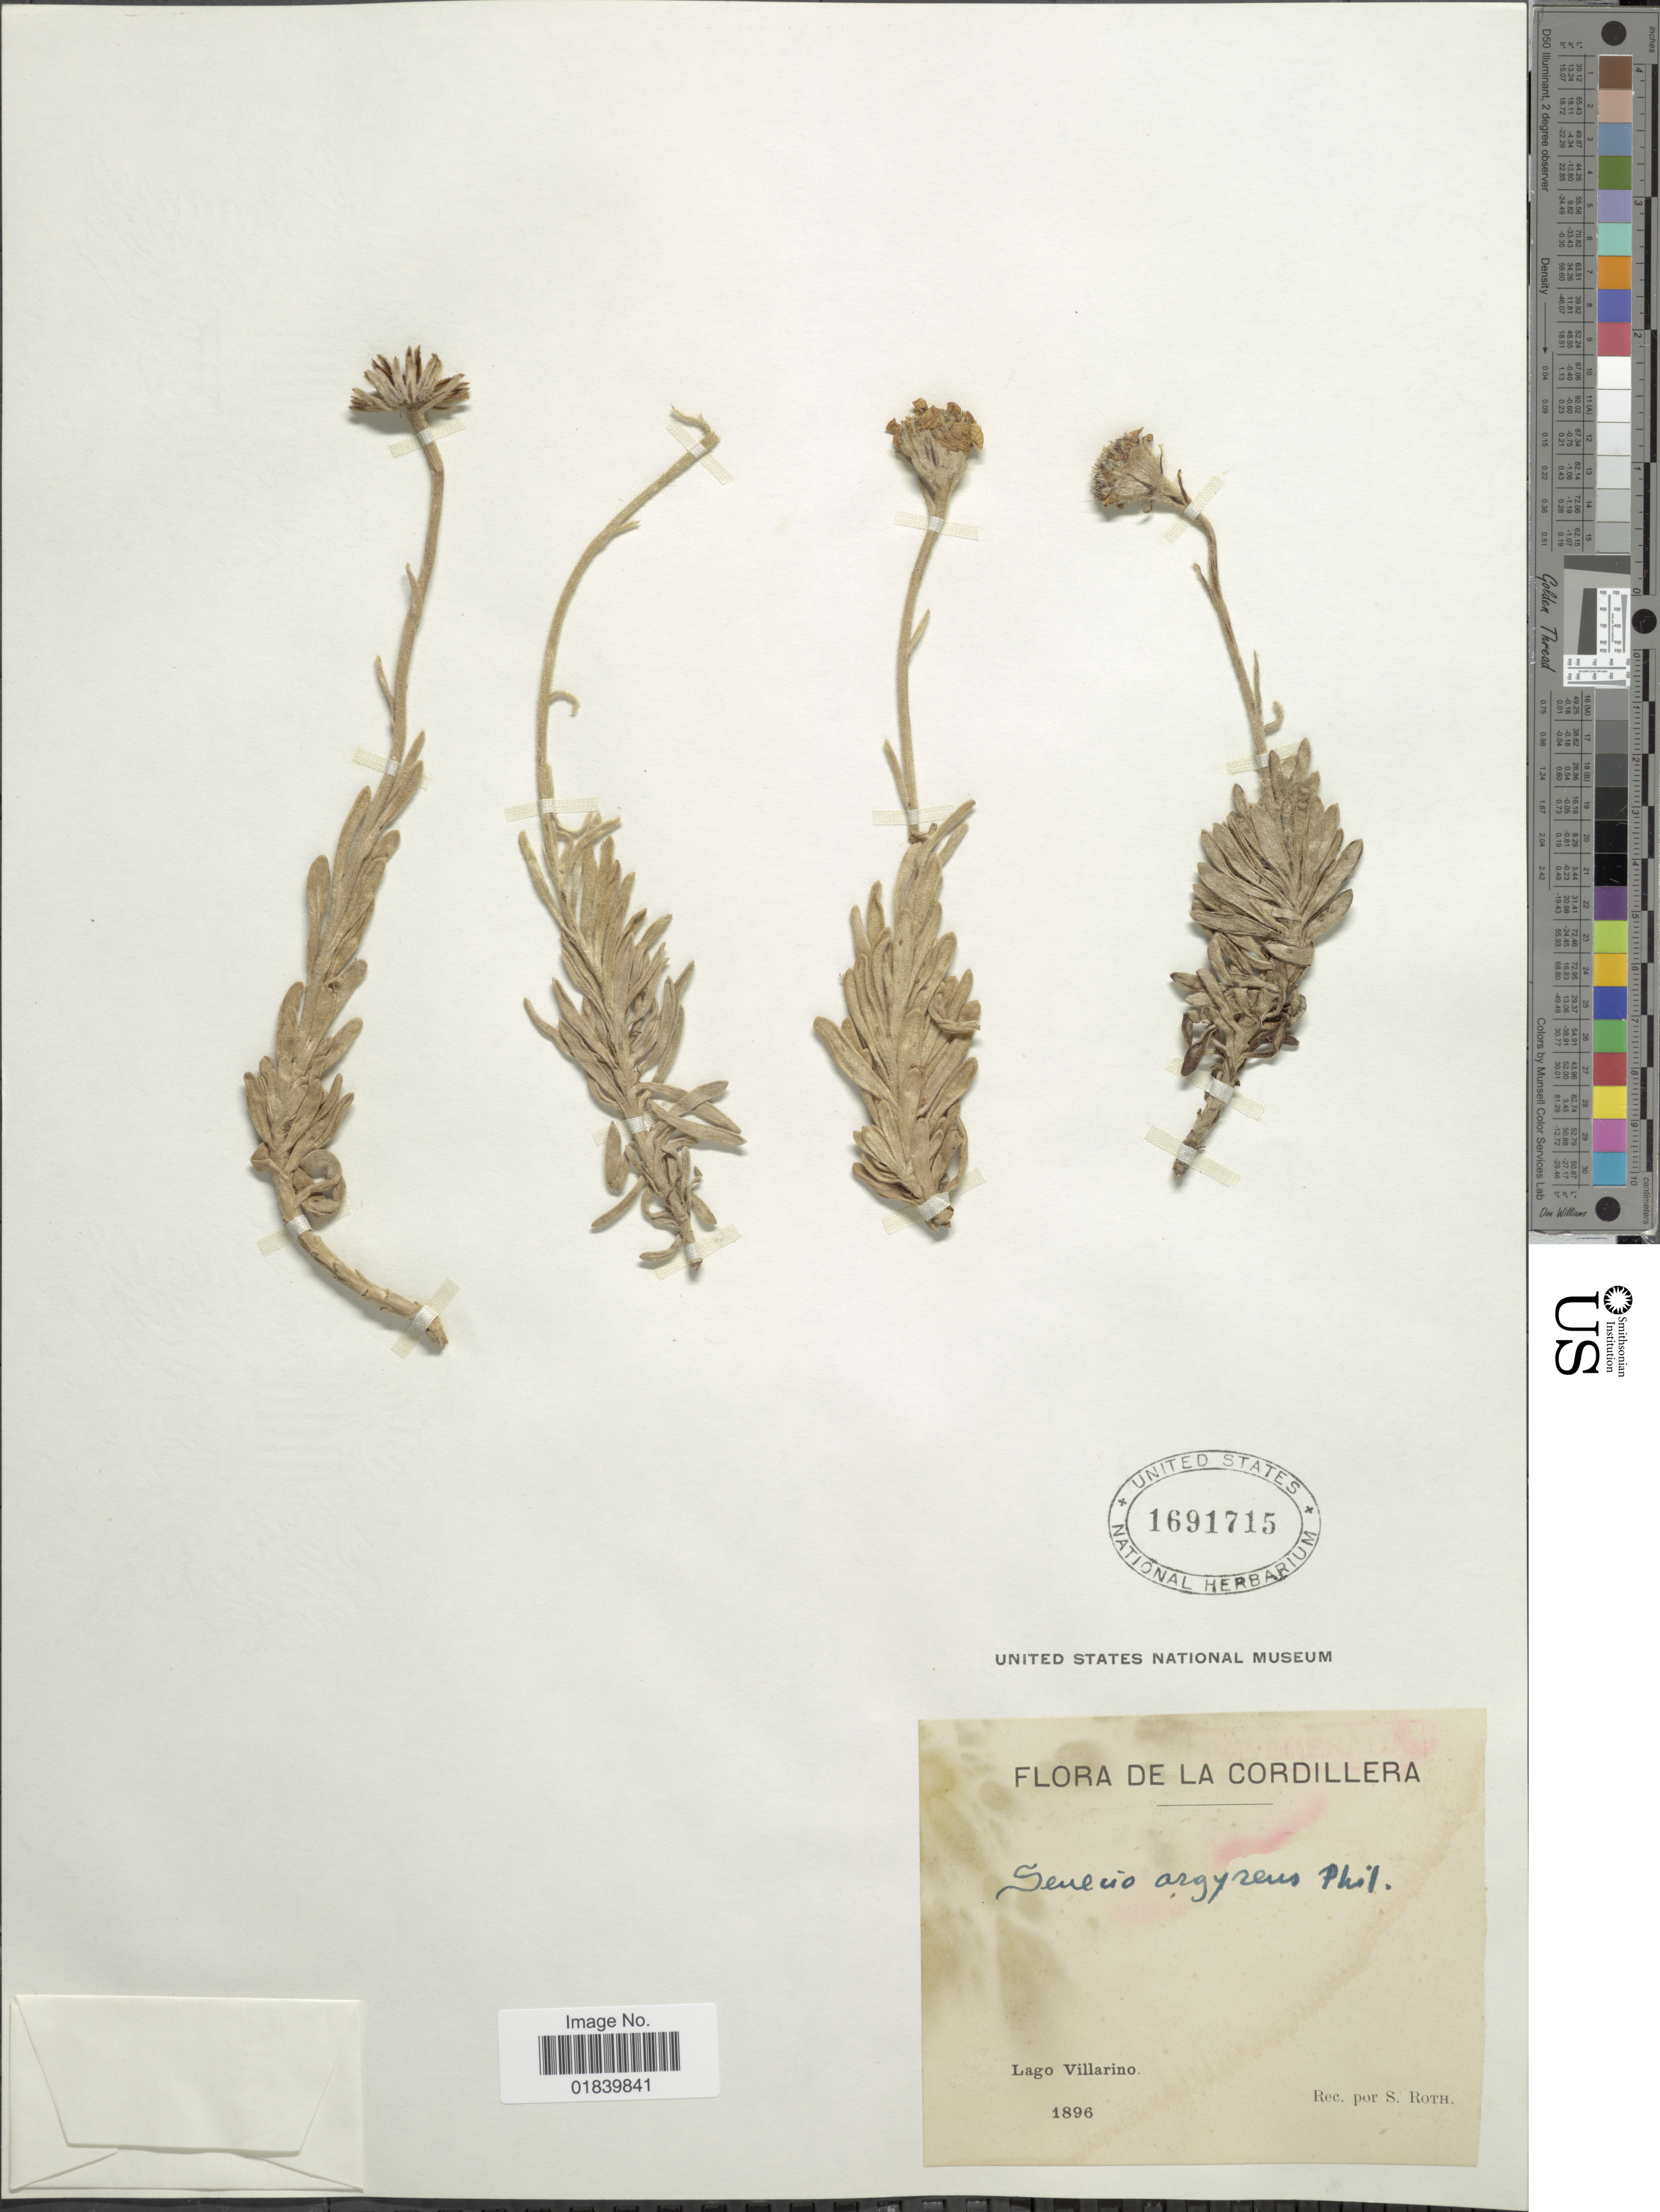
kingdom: Plantae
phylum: Tracheophyta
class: Magnoliopsida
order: Asterales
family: Asteraceae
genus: Senecio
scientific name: Senecio argyreus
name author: Phil.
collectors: S. Roth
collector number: s.n,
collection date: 1896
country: Argentina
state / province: Neuquen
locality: La Cordillera. Lago Villarino.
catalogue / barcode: US 1691715